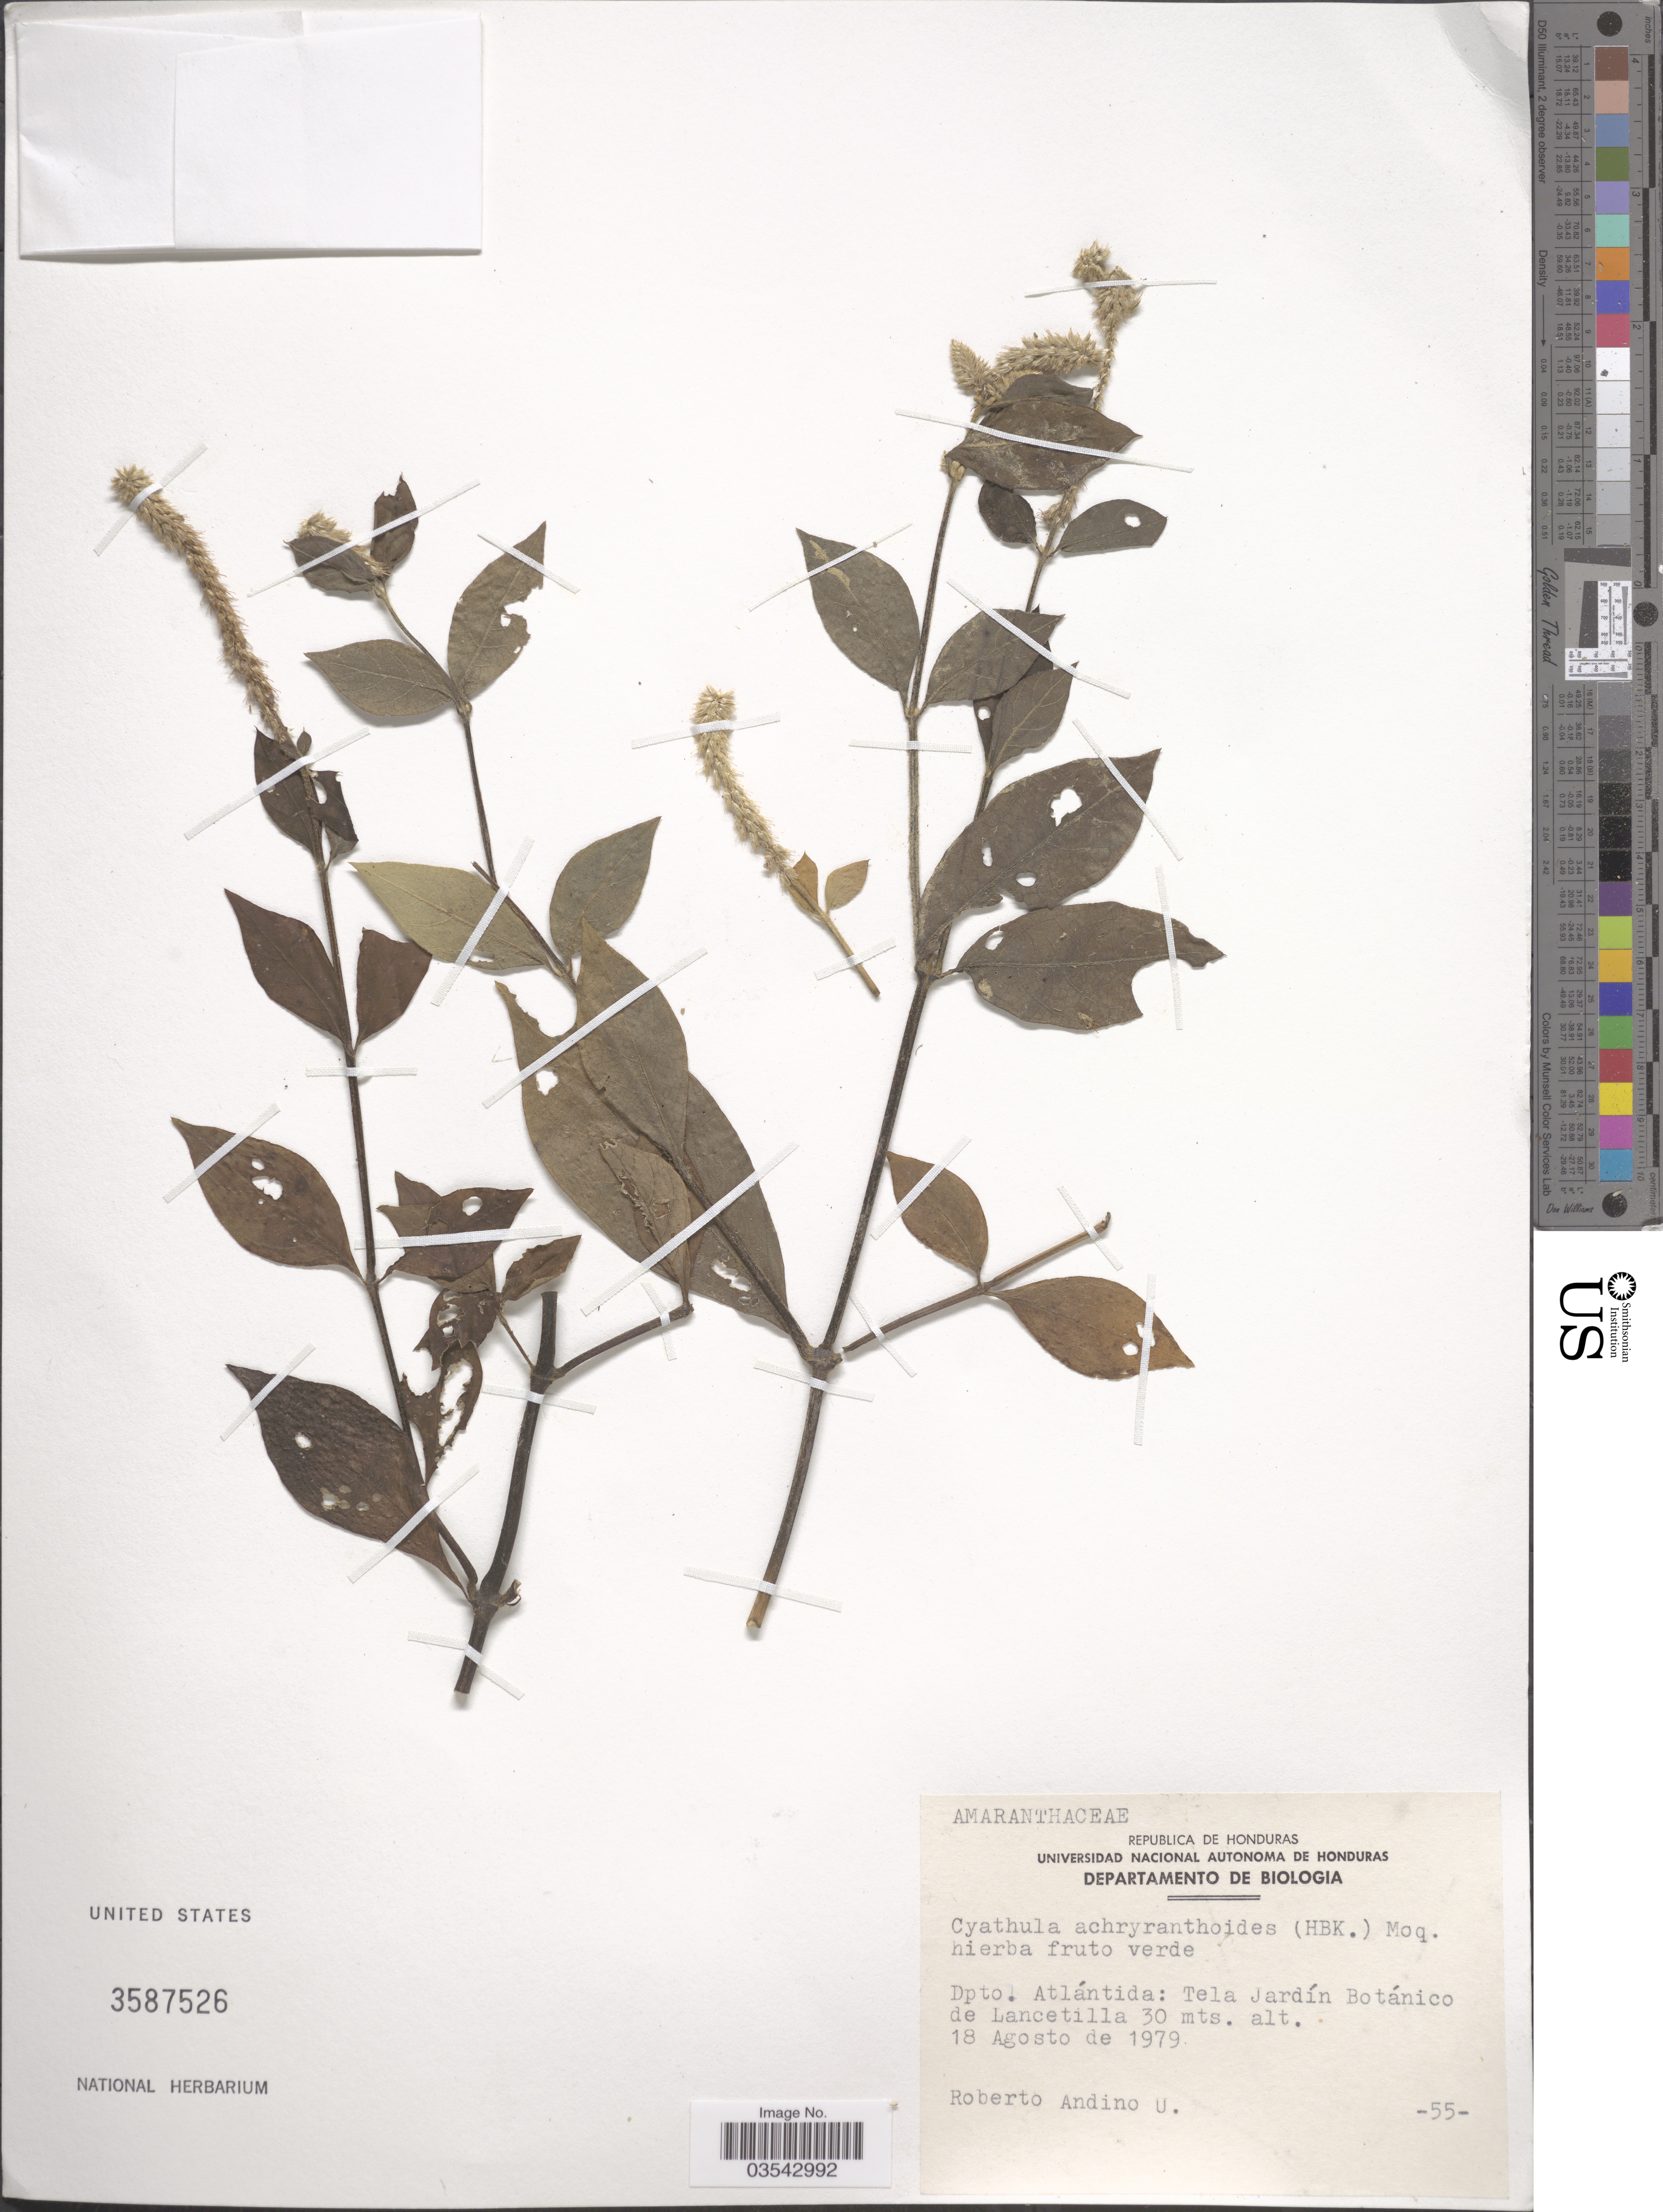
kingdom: Plantae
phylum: Tracheophyta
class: Magnoliopsida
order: Caryophyllales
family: Amaranthaceae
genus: Cyathula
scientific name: Cyathula achyranthoides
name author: (Kunth) Moq.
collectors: R. Andino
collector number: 55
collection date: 1979-08-18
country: Honduras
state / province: Atlántida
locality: Dpto. Atlántida: Tela Jardín Botánico de Lancetilla.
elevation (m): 30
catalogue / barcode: US 3587526